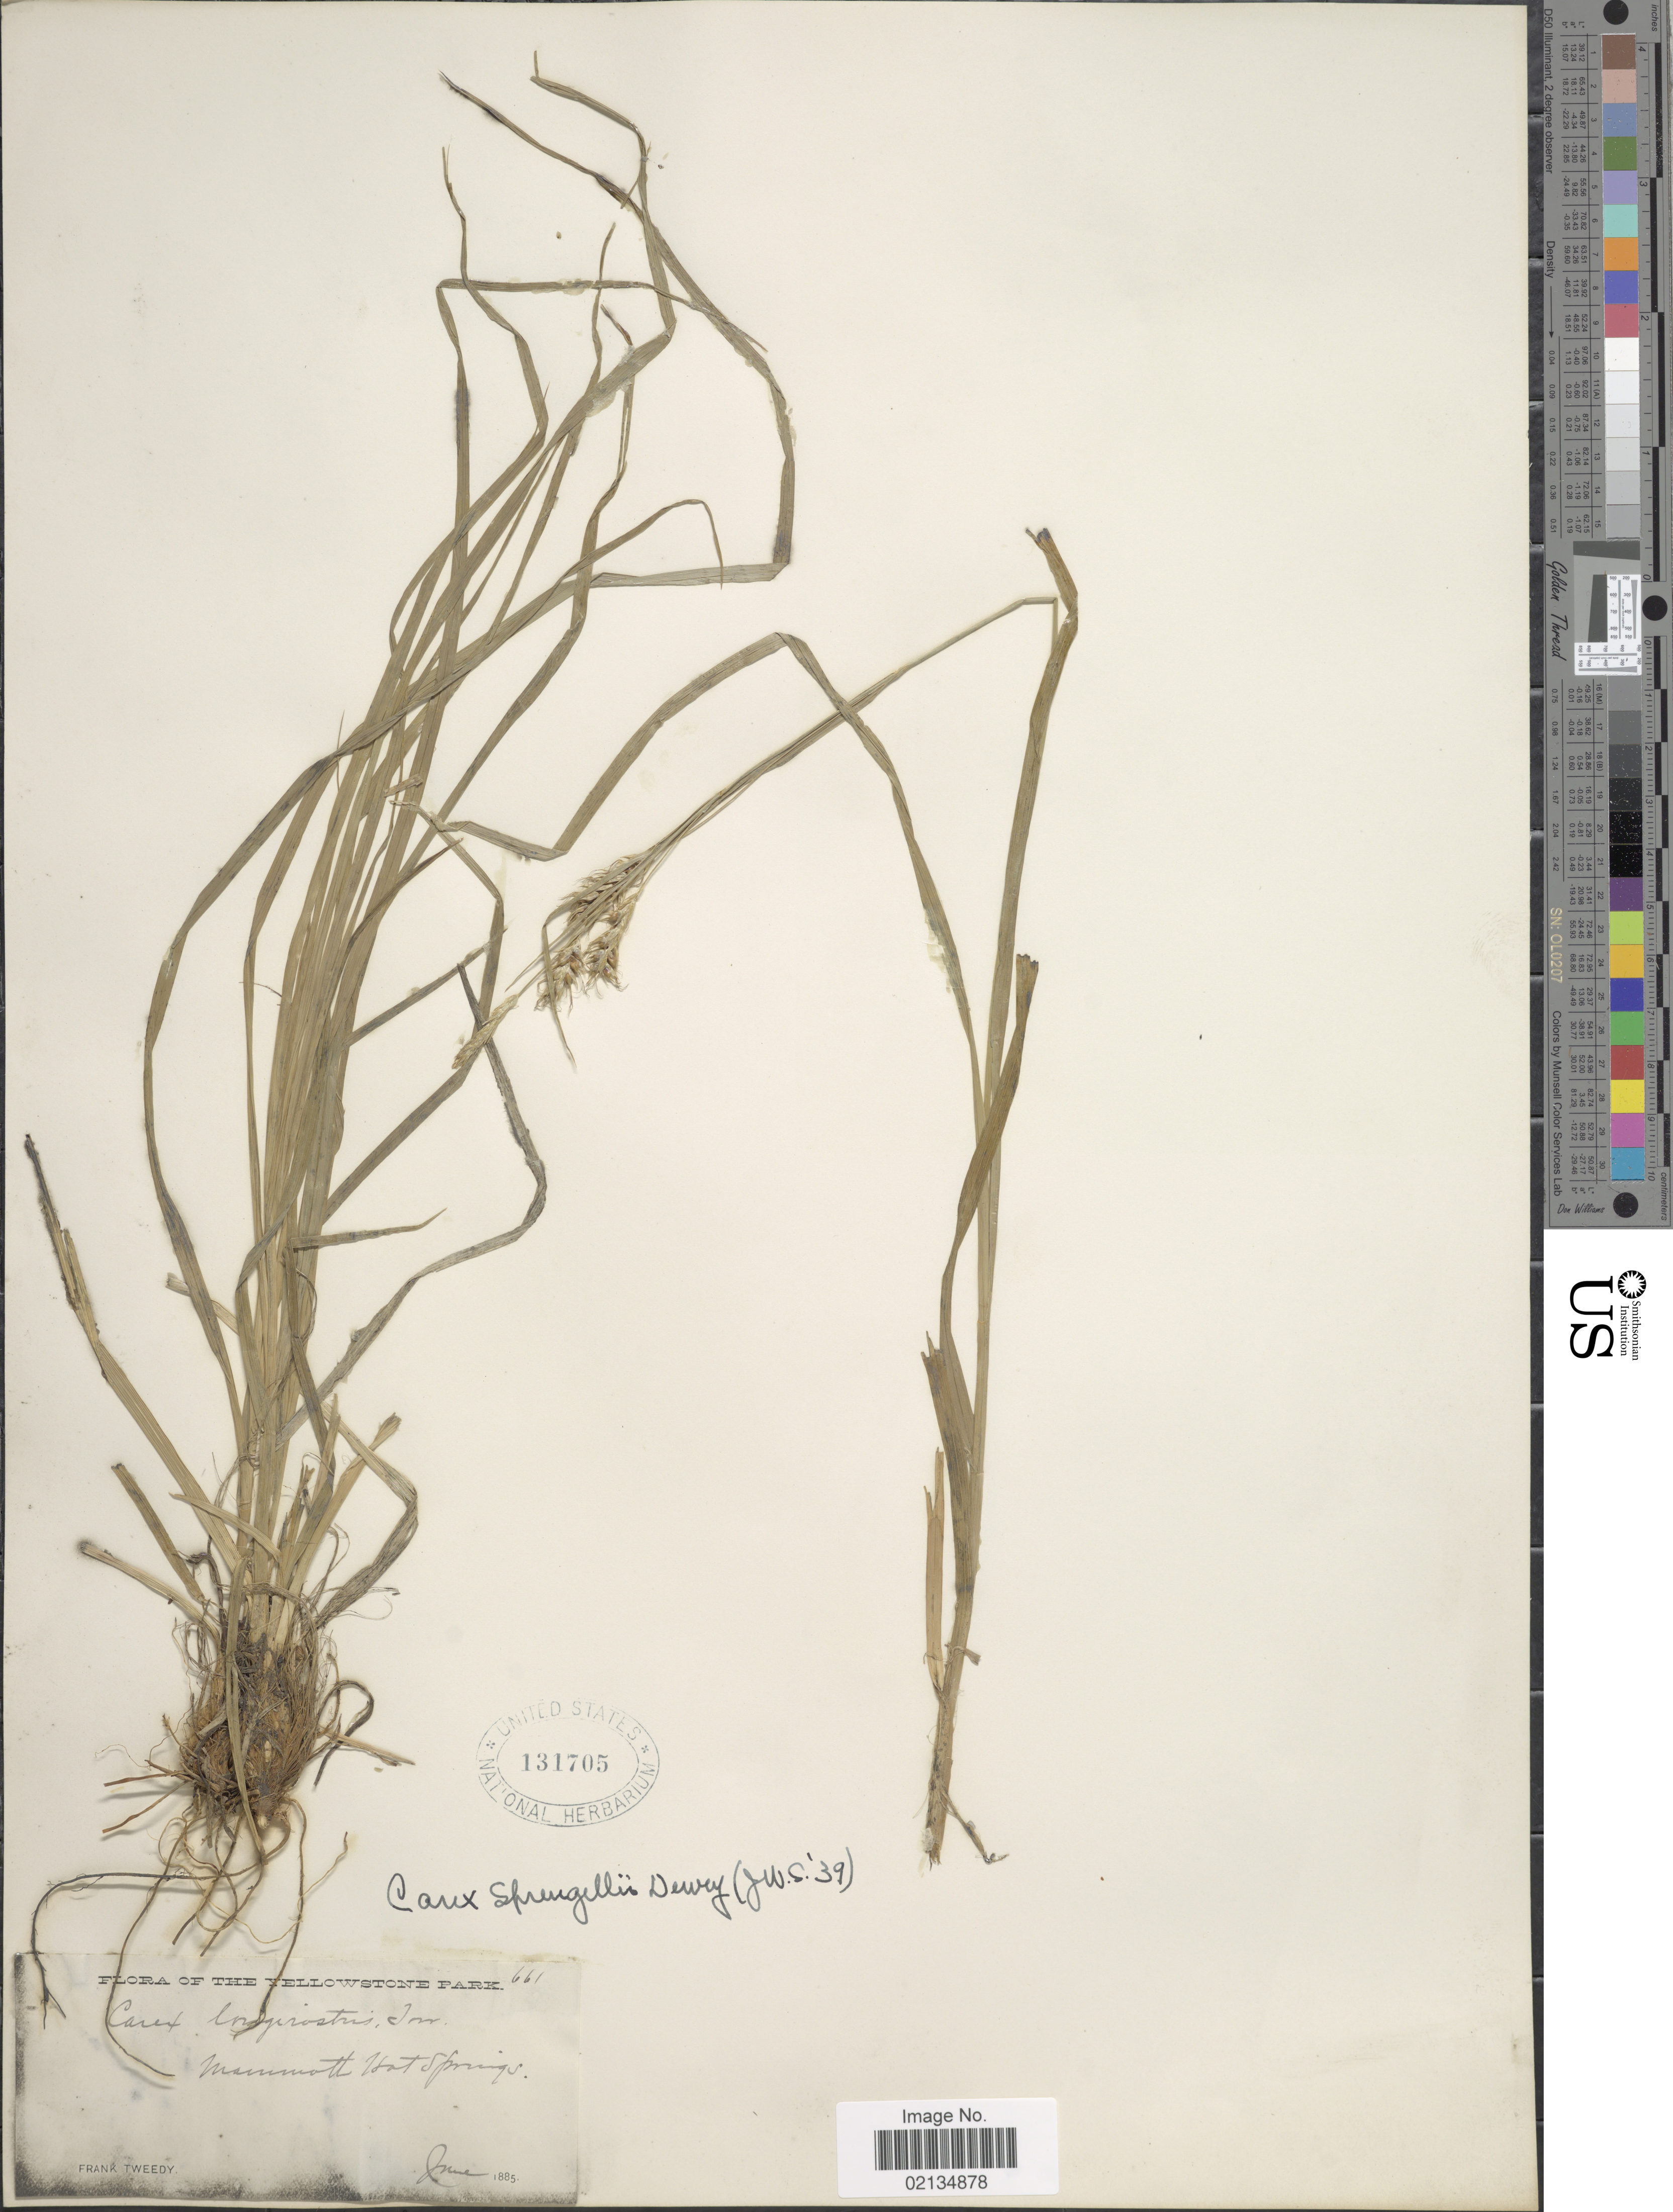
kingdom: Plantae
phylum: Tracheophyta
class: Liliopsida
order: Poales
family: Cyperaceae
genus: Carex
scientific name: Carex sprengelii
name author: Dewey ex Spreng.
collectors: F. Tweedy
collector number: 661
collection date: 1885-06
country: United States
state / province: Wyoming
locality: Yellowstone Park, Mammoth Hot Springs.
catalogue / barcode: US 131705